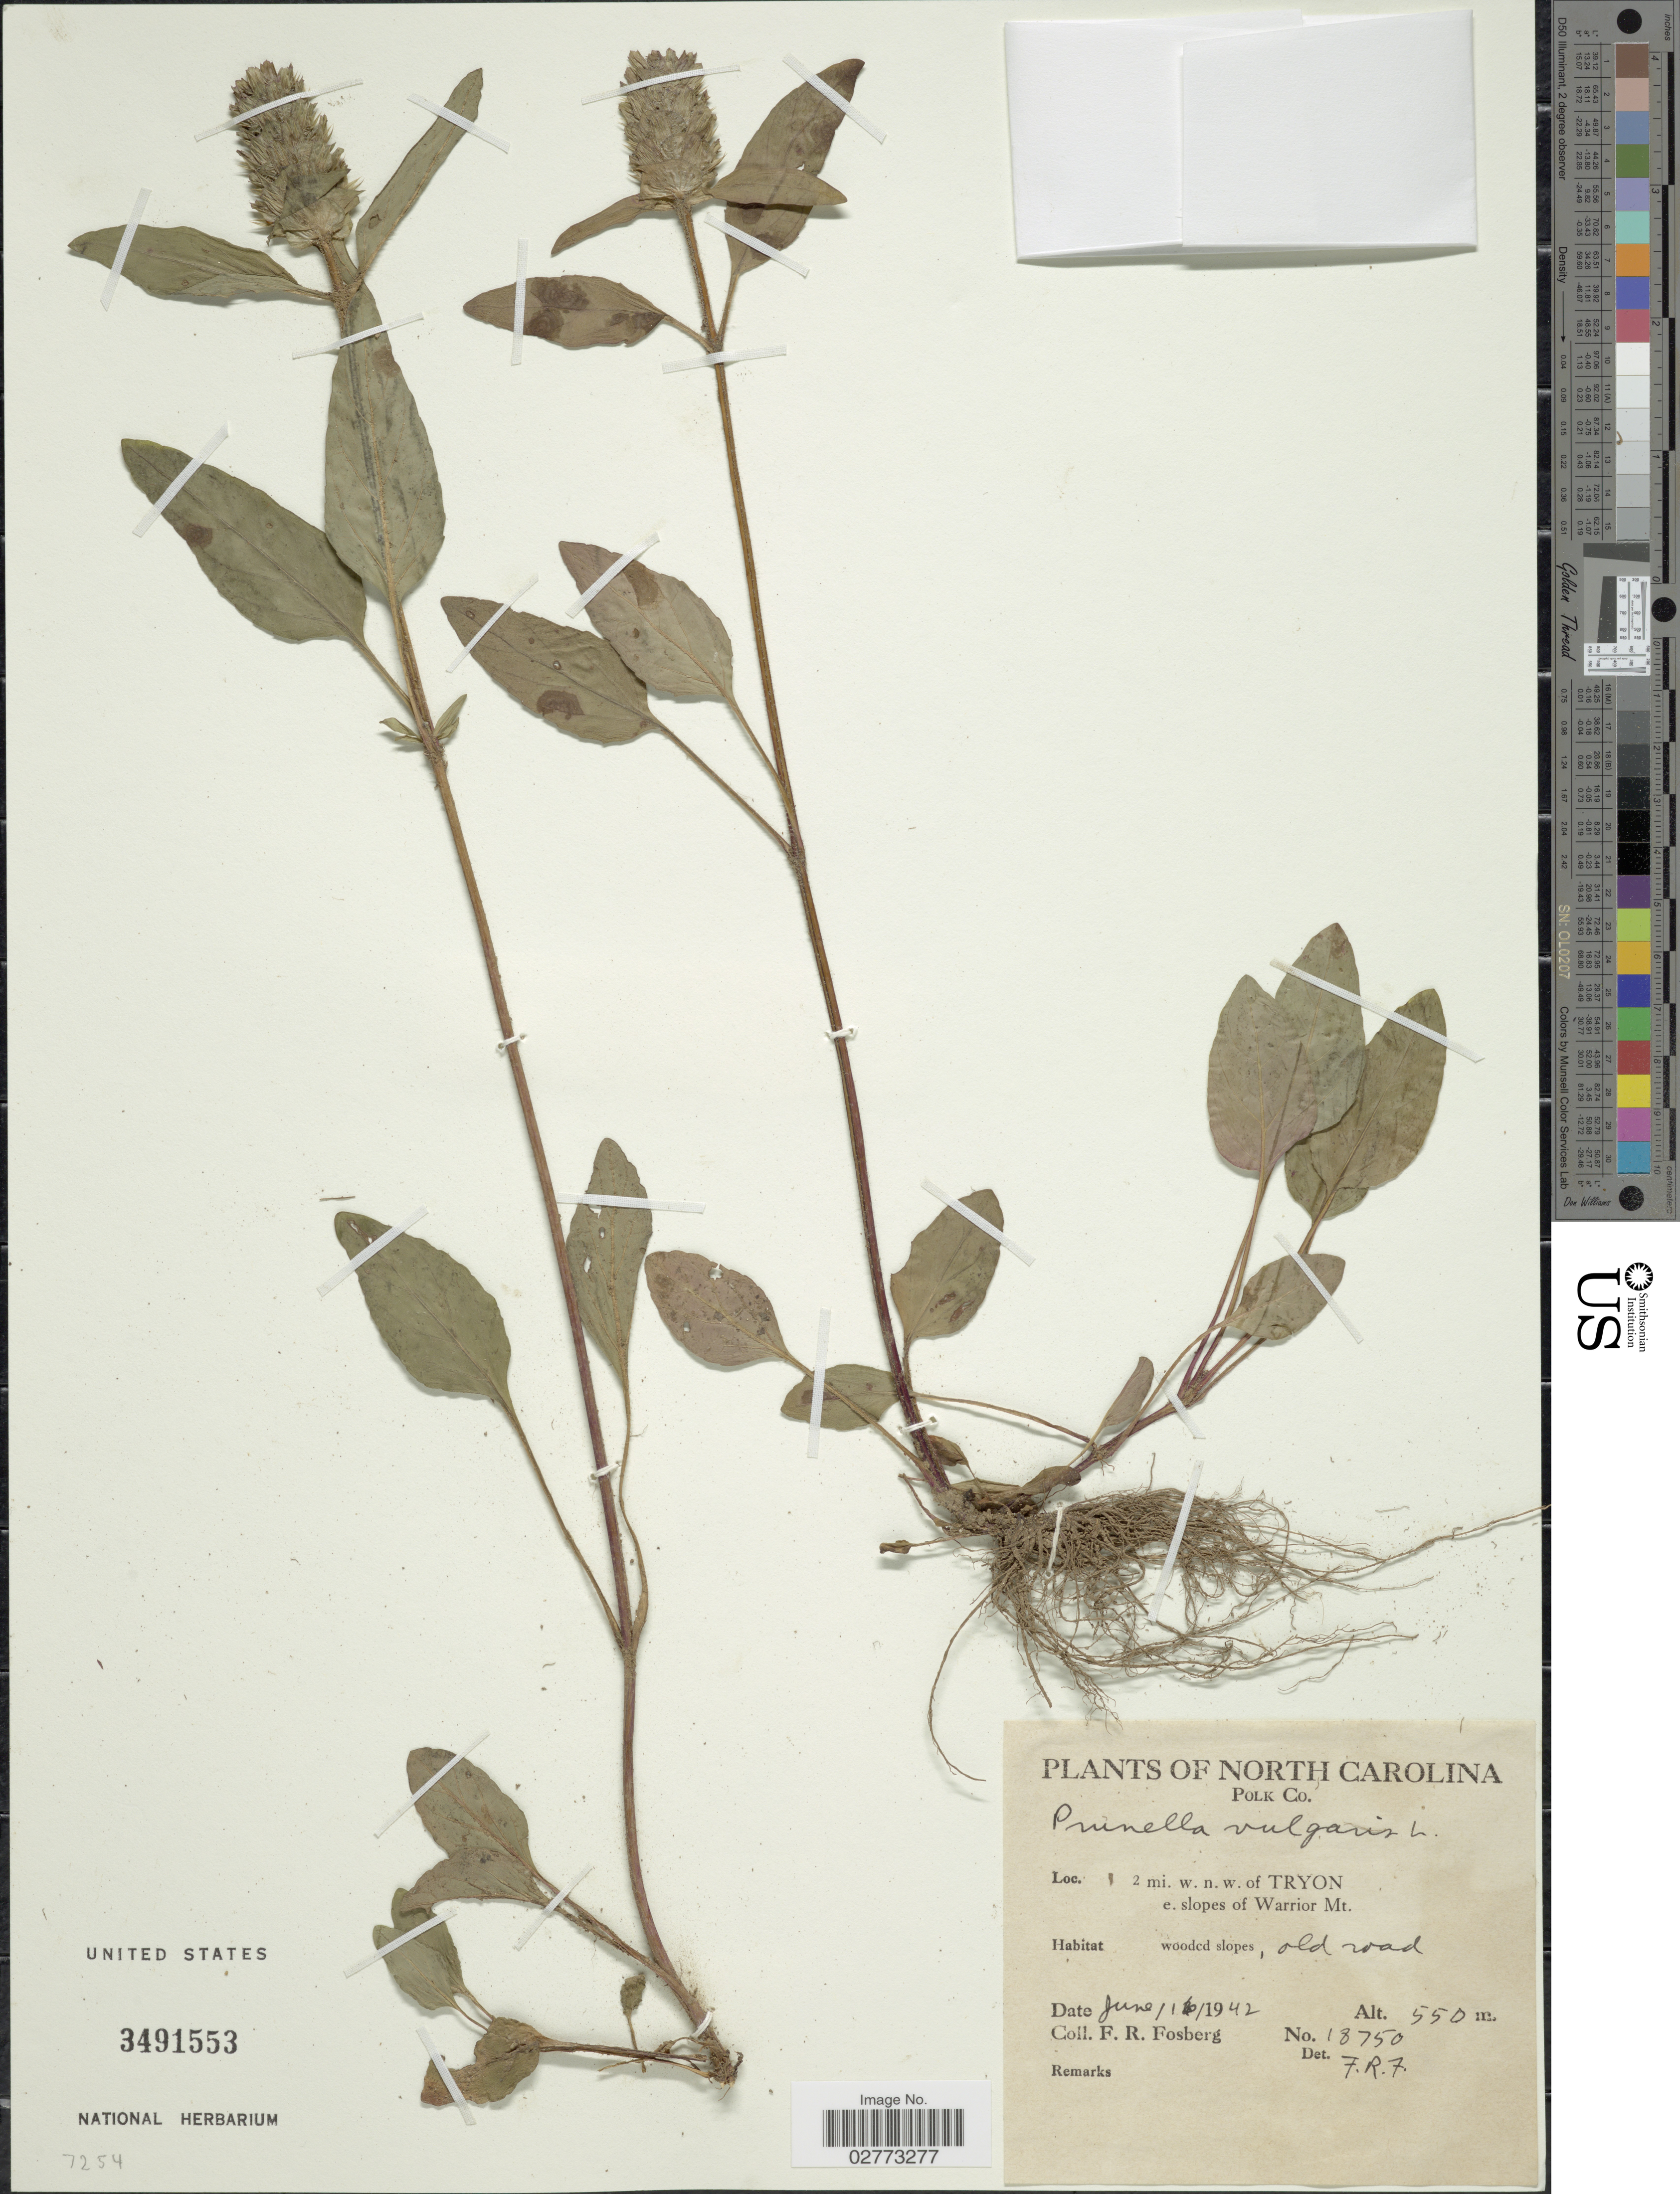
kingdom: Plantae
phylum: Tracheophyta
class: Magnoliopsida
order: Lamiales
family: Lamiaceae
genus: Prunella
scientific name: Prunella vulgaris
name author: L.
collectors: F. R. Fosberg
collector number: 18750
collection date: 1942-06-16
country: United States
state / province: North Carolina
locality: Polk Co. 2 mi. w. n. w. of Tryon e. slopes of Warrior Mt.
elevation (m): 550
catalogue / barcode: US 3491553